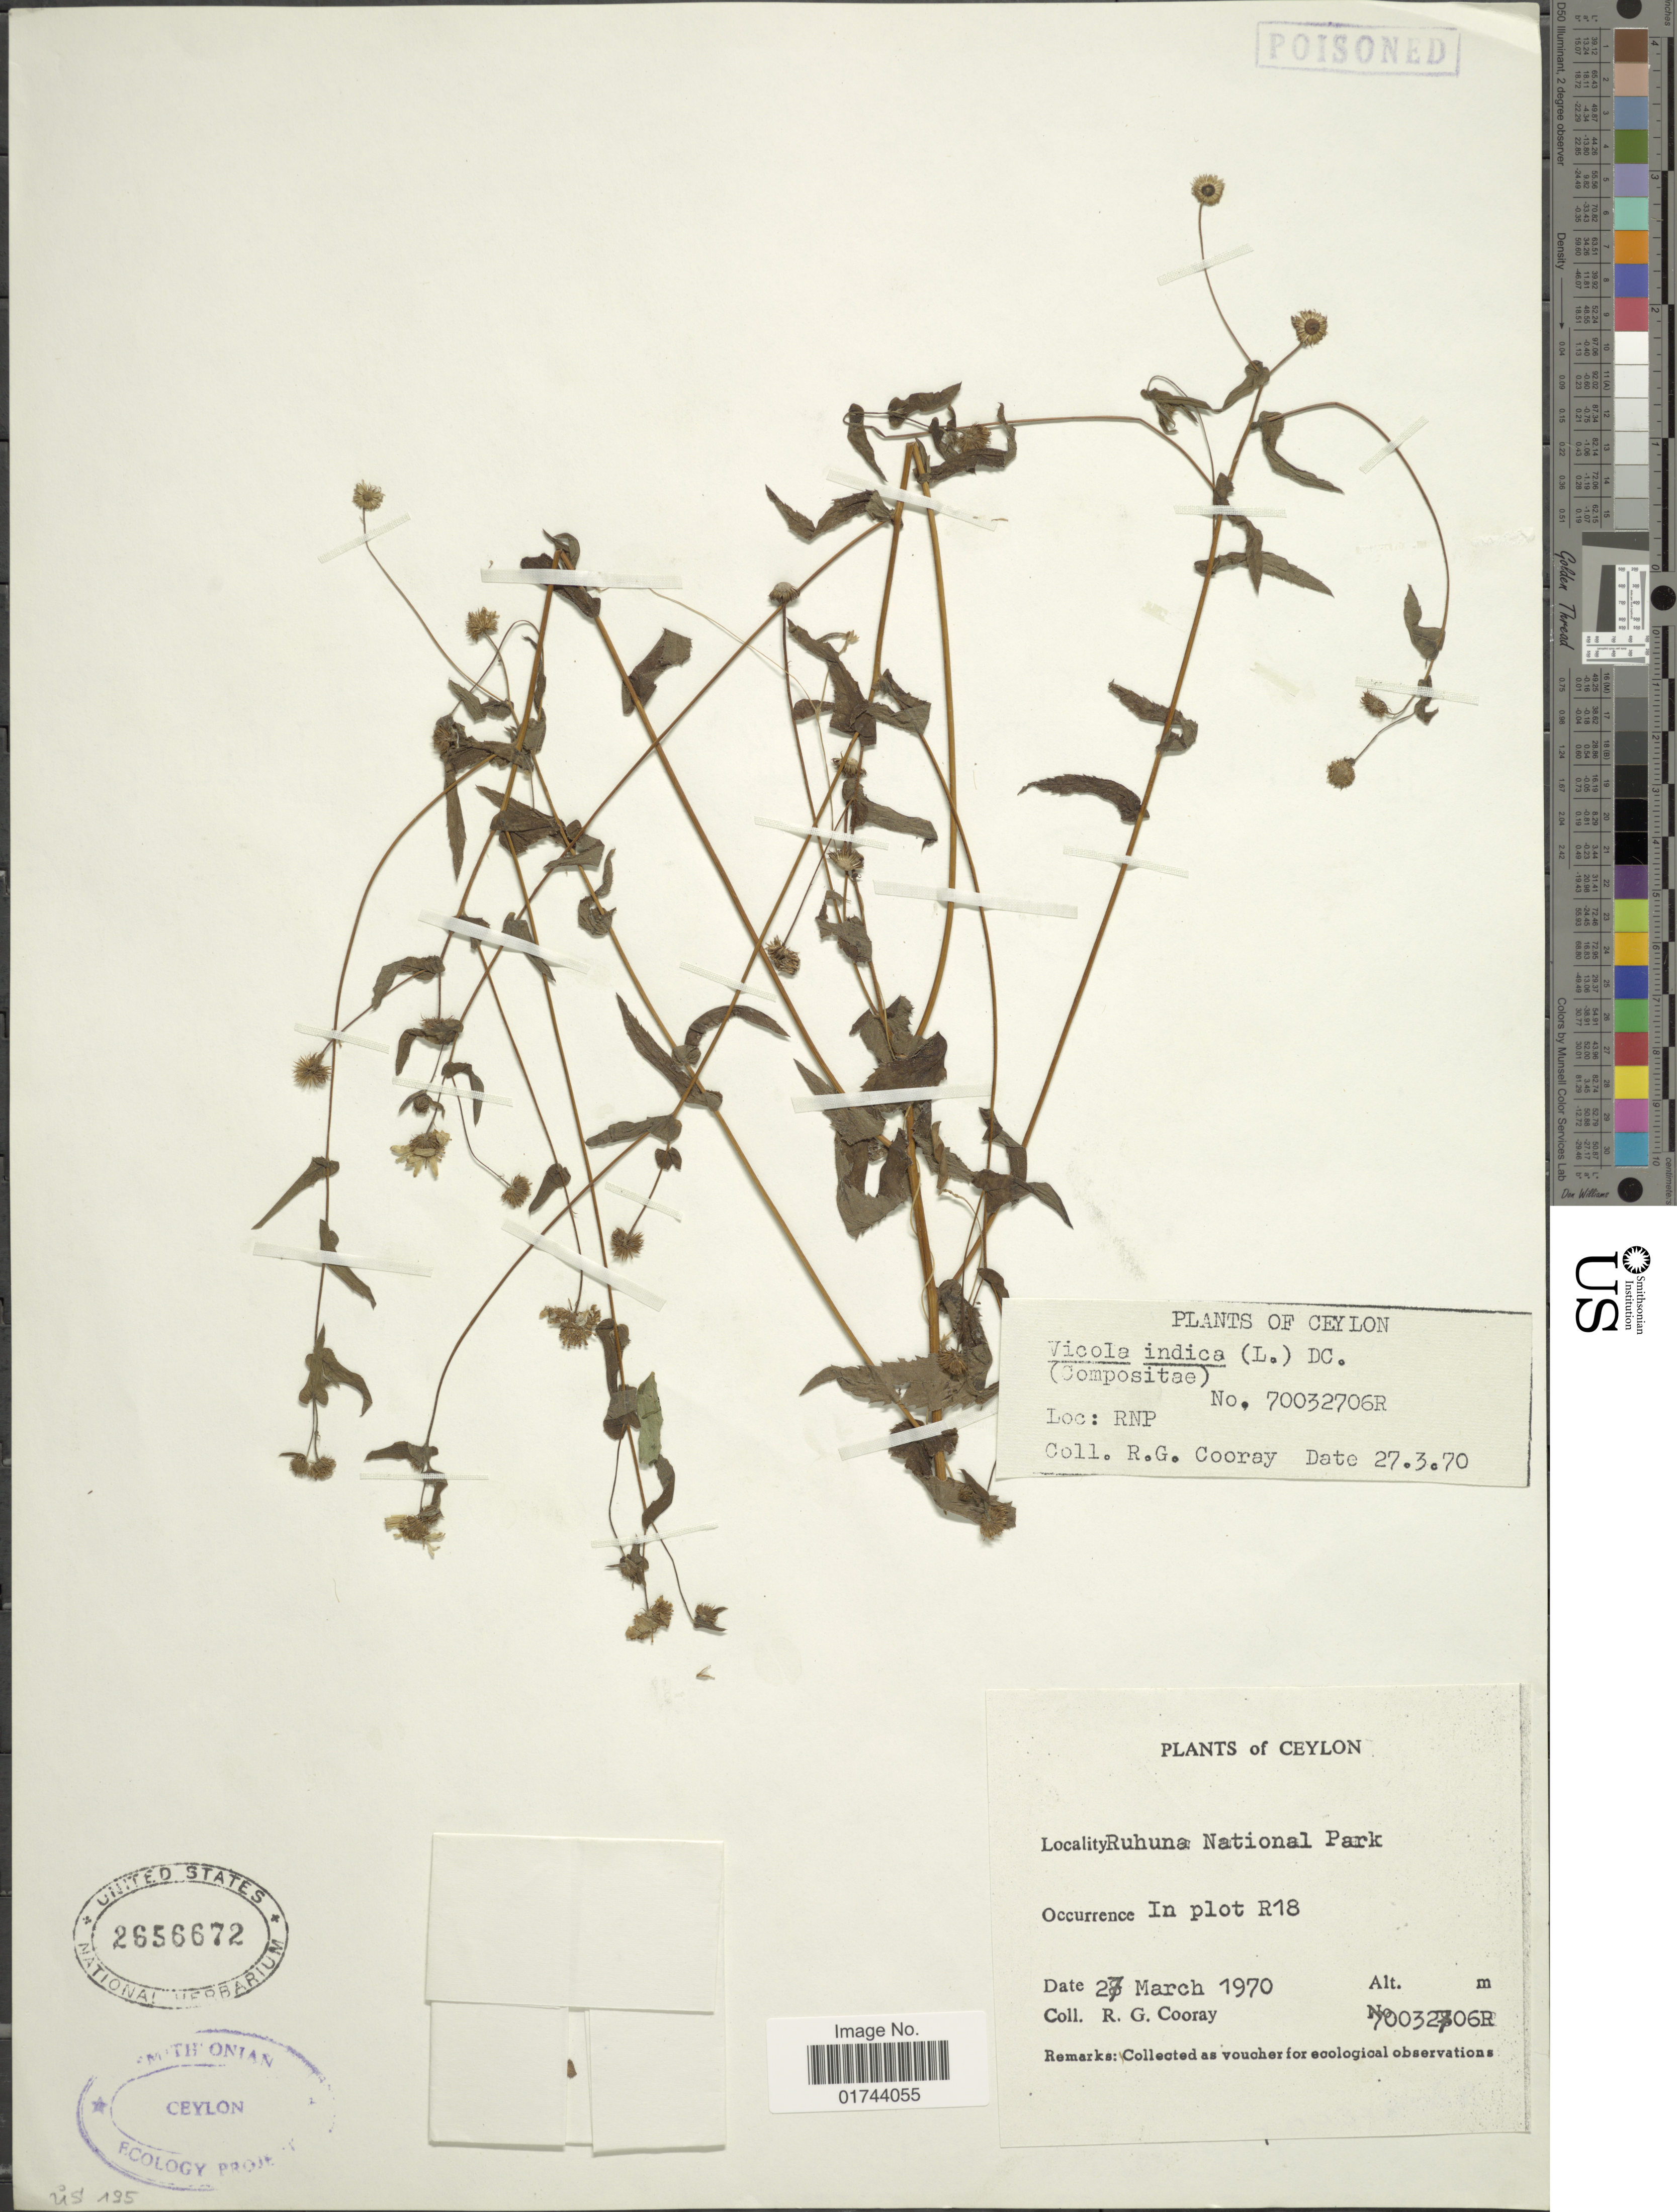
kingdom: Plantae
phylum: Tracheophyta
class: Magnoliopsida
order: Asterales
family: Asteraceae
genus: Inula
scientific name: Inula indica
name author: L.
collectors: R. Cooray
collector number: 70032706R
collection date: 1970-03-27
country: Sri Lanka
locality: Ceylon, in plot R18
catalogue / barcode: US 2656672